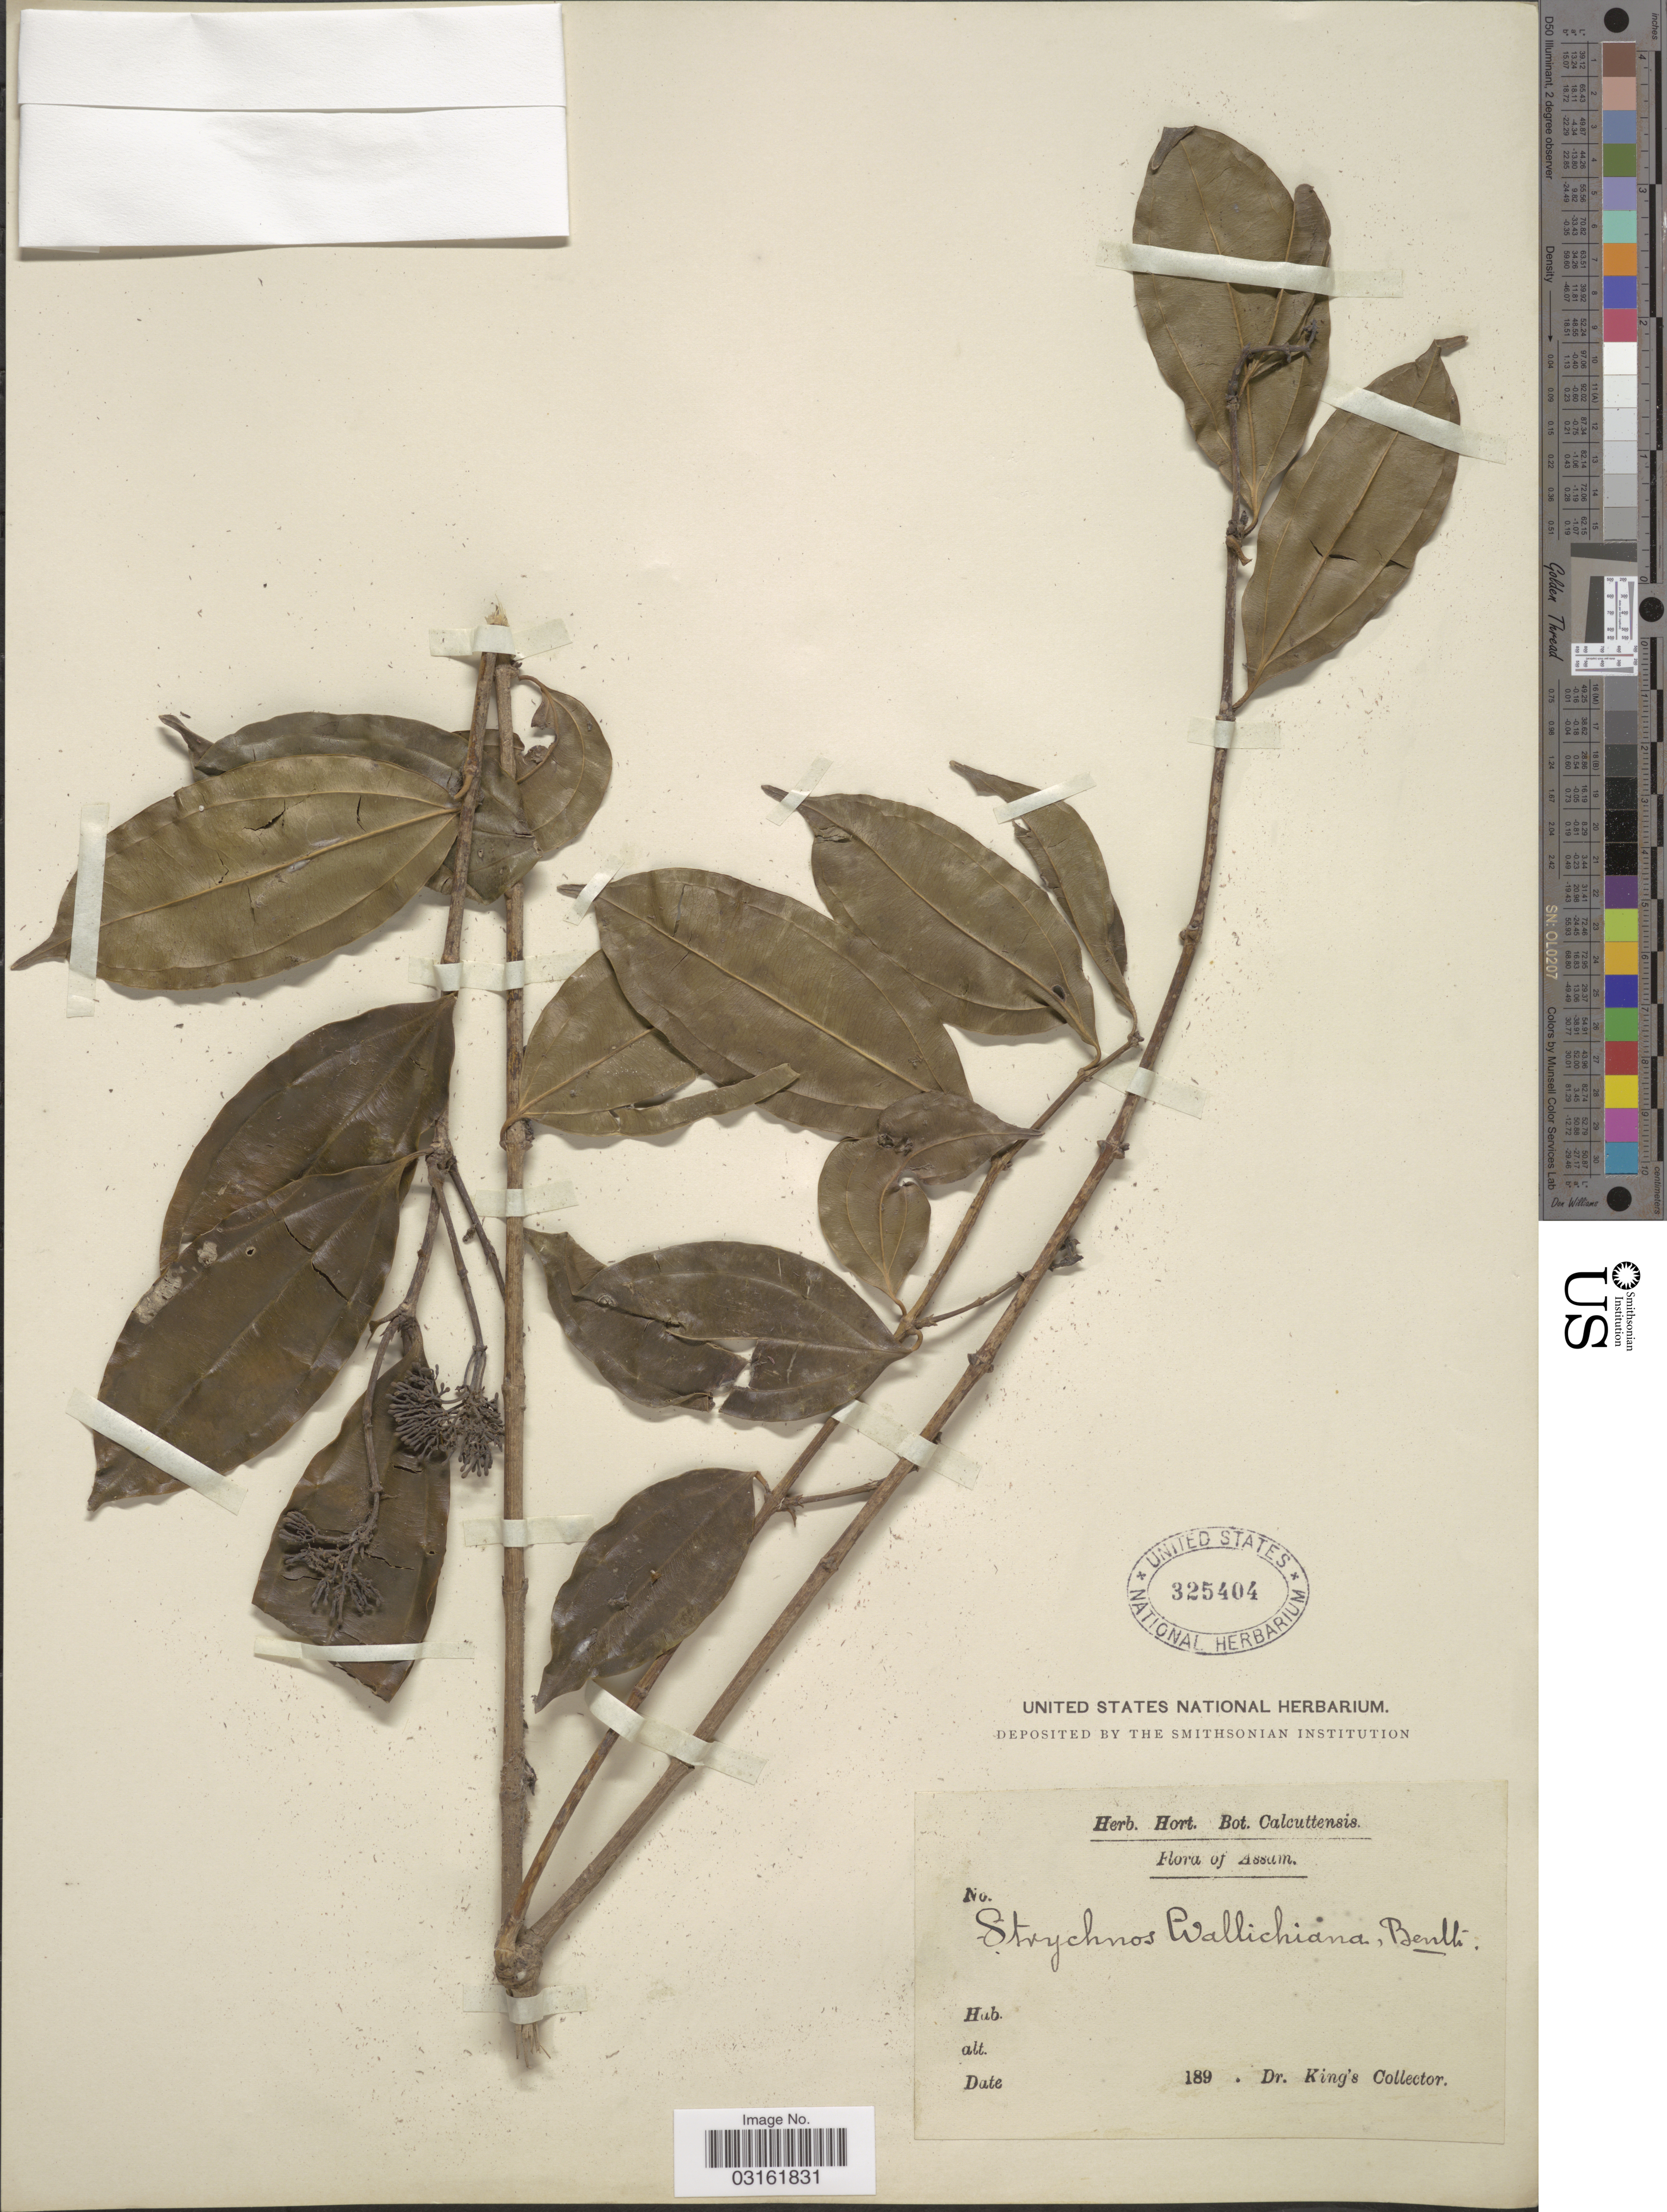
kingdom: Plantae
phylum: Tracheophyta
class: Magnoliopsida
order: Gentianales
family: Loganiaceae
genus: Strychnos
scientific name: Strychnos wallichiana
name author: Steud. & A. DC.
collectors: Dr. King's collector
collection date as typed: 189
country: India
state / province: Assam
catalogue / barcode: US 325404